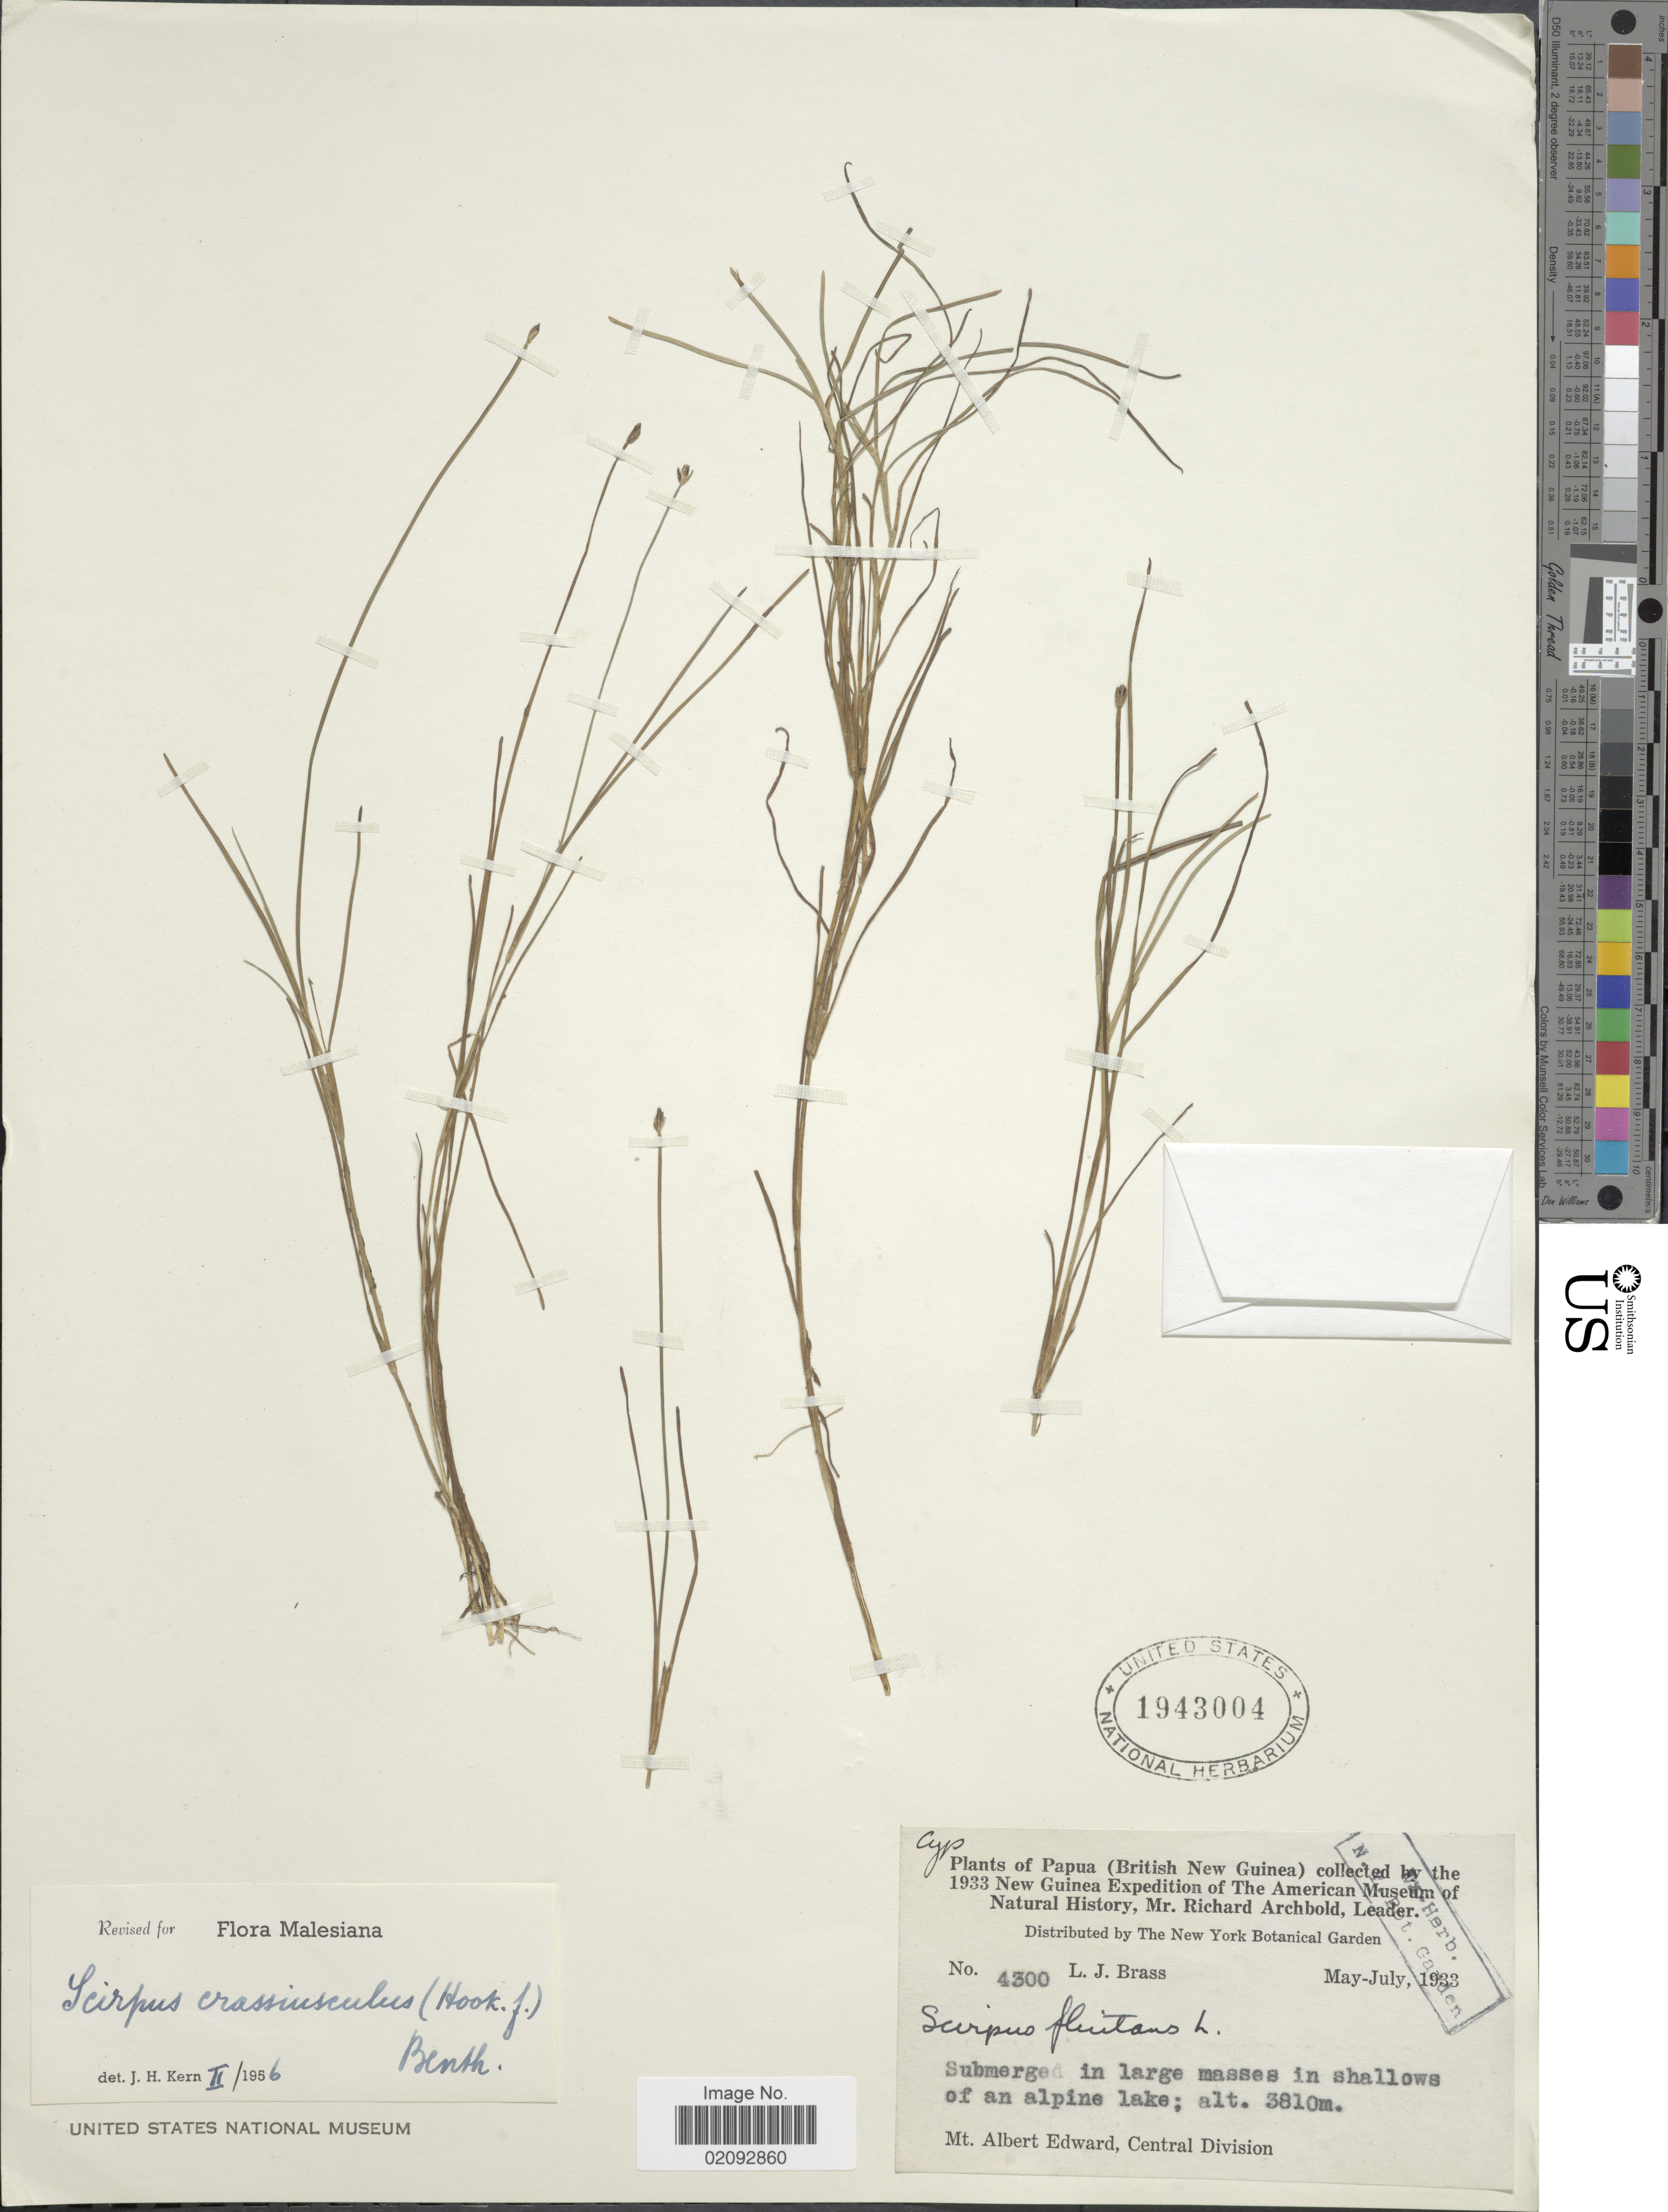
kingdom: Plantae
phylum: Tracheophyta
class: Liliopsida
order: Poales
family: Cyperaceae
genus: Isolepis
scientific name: Isolepis crassiuscula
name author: Hook. f.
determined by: Strong, Mark T., (BOT), Smithsonian Institution - National Museum of Natural History (UNITED STATES)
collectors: L. J. Brass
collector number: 4300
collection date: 1933-05/1933-07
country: Papua New Guinea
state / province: Central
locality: (Biritish New Guinea), Mt Albert Edward, Central Division, Submerged in large masses in shallows of an alpine lake, Mt Albert Edward, Central Division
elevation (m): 3810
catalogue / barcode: US 1943004